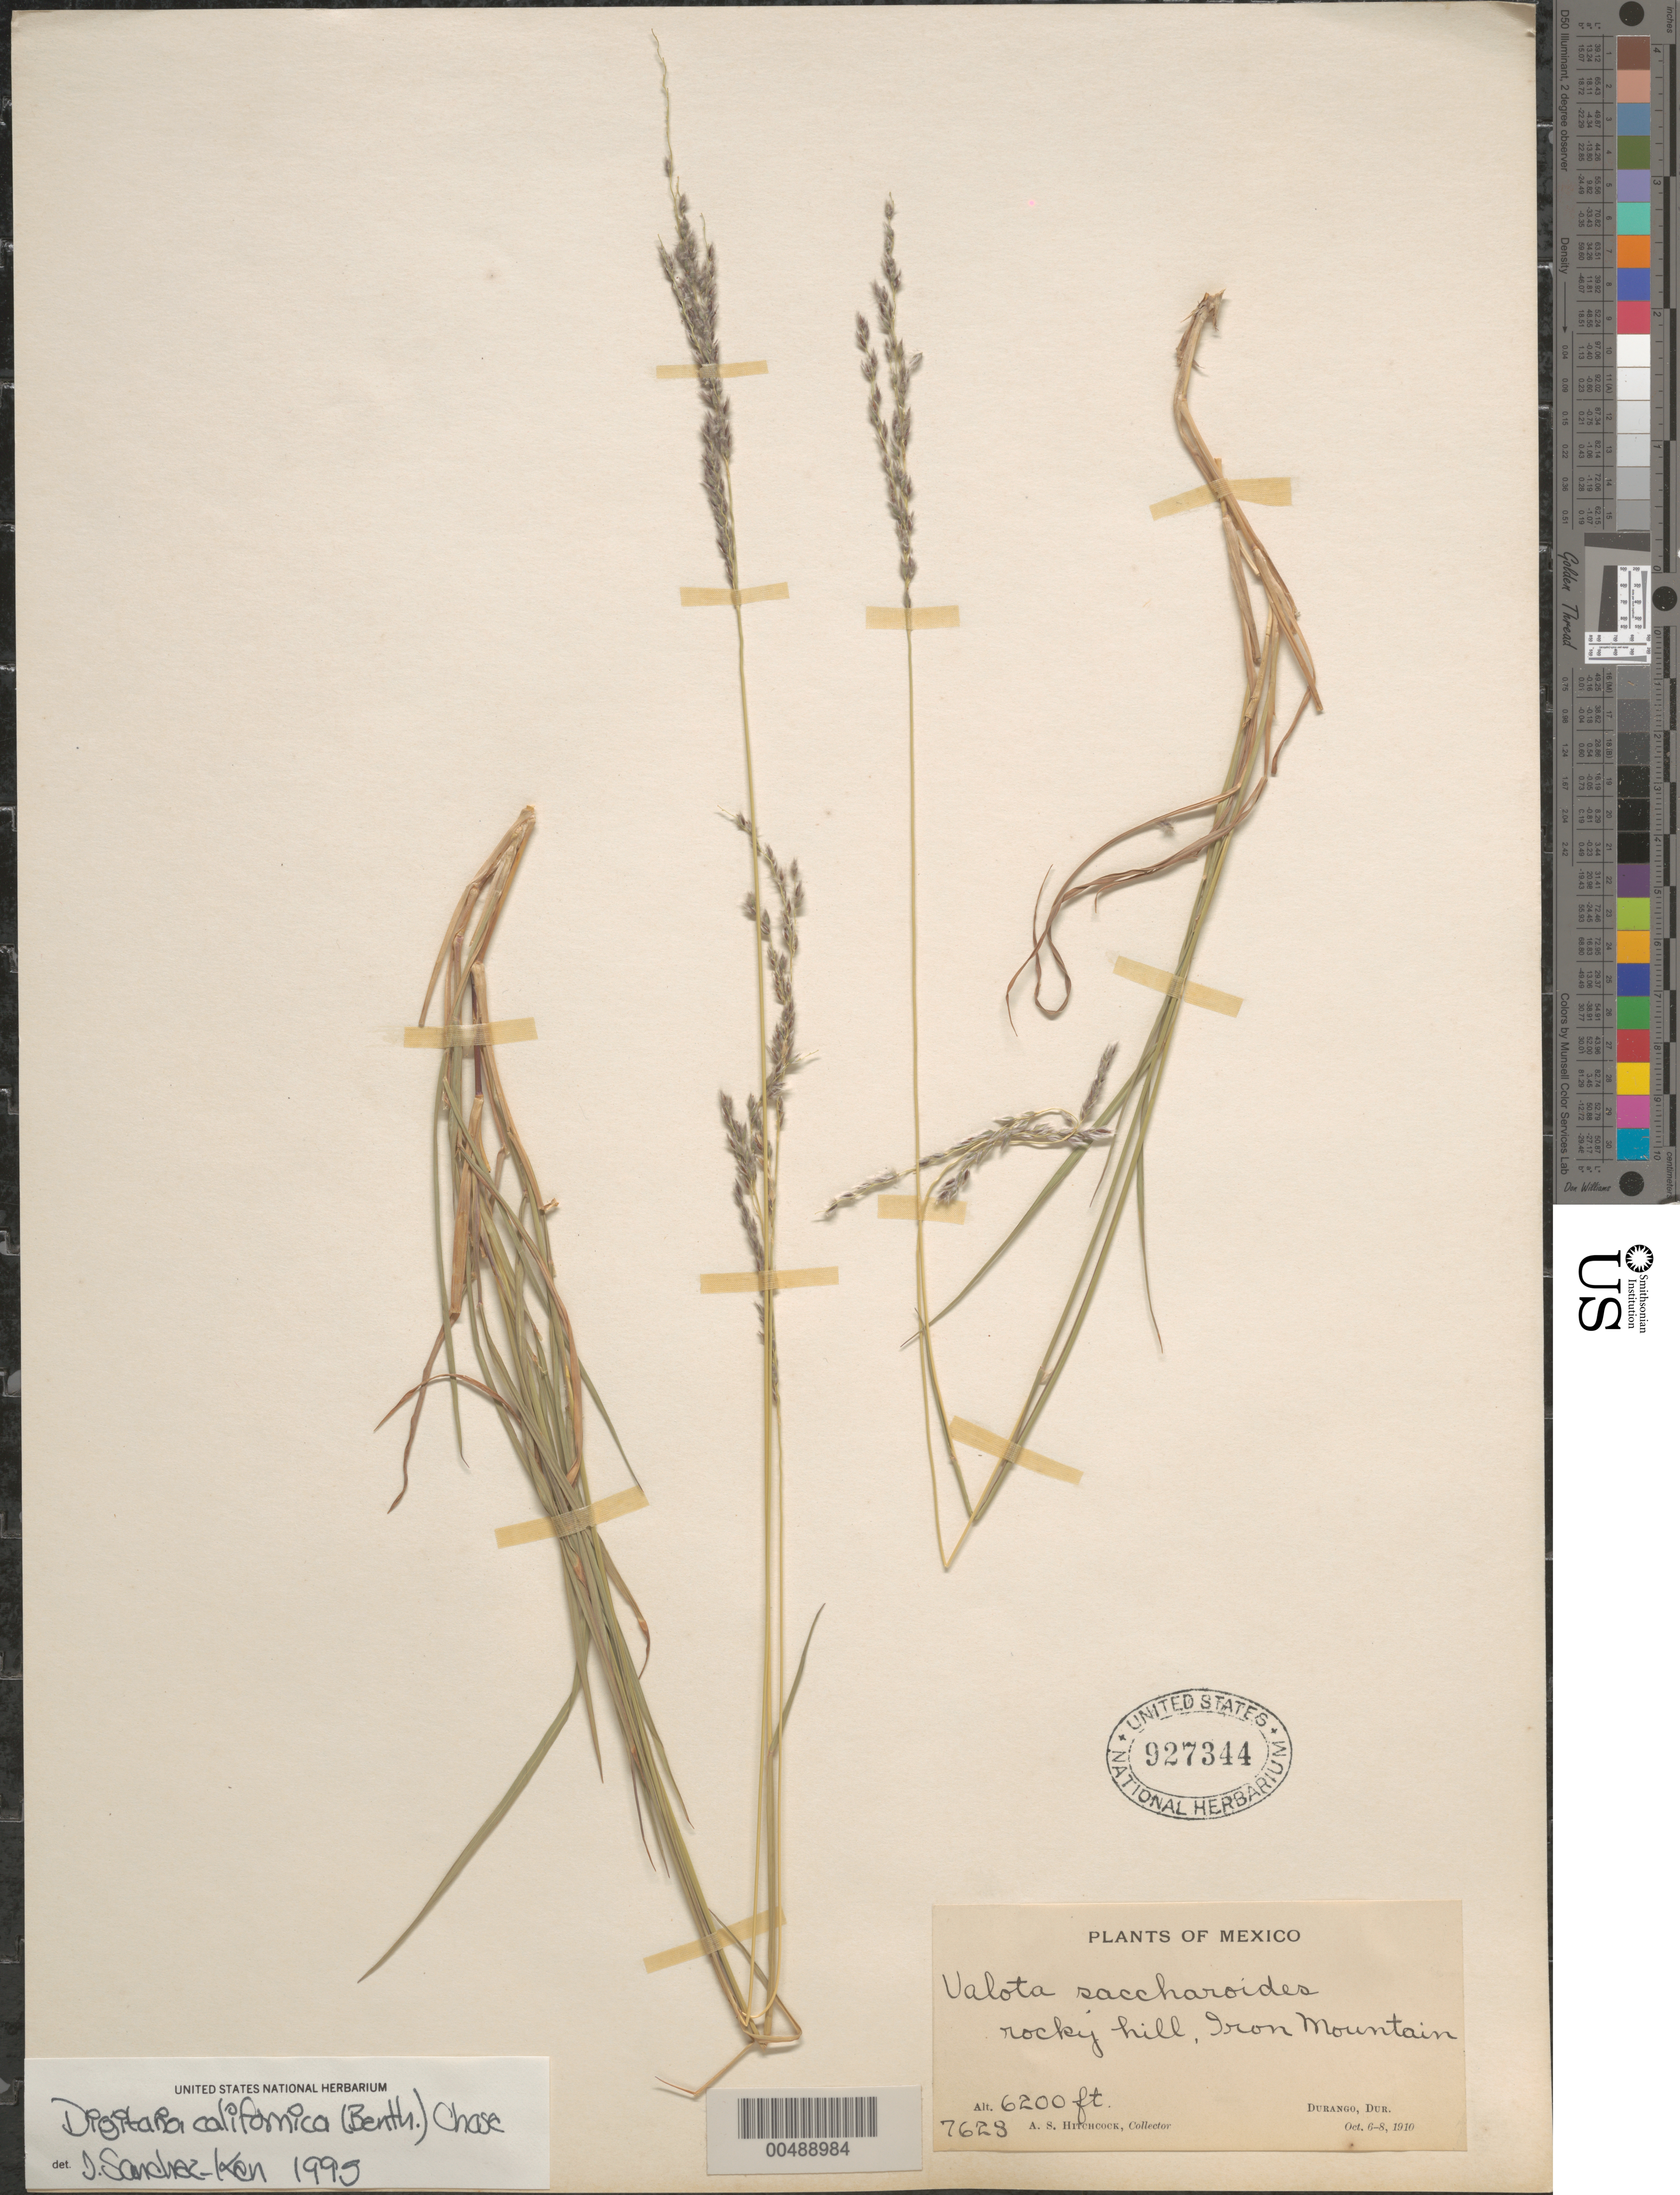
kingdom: Plantae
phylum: Tracheophyta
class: Liliopsida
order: Poales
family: Poaceae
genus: Digitaria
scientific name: Digitaria californica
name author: (Benth.) Henr.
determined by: Sánchez-Ken, J. G.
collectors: A. S. Hitchcock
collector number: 7628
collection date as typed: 6 Oct 1910 to 8 Oct 1910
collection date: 1910-10-06/1910-10-08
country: Mexico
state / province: Durango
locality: Durango, Iron Mt.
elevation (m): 1890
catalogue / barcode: US 927344